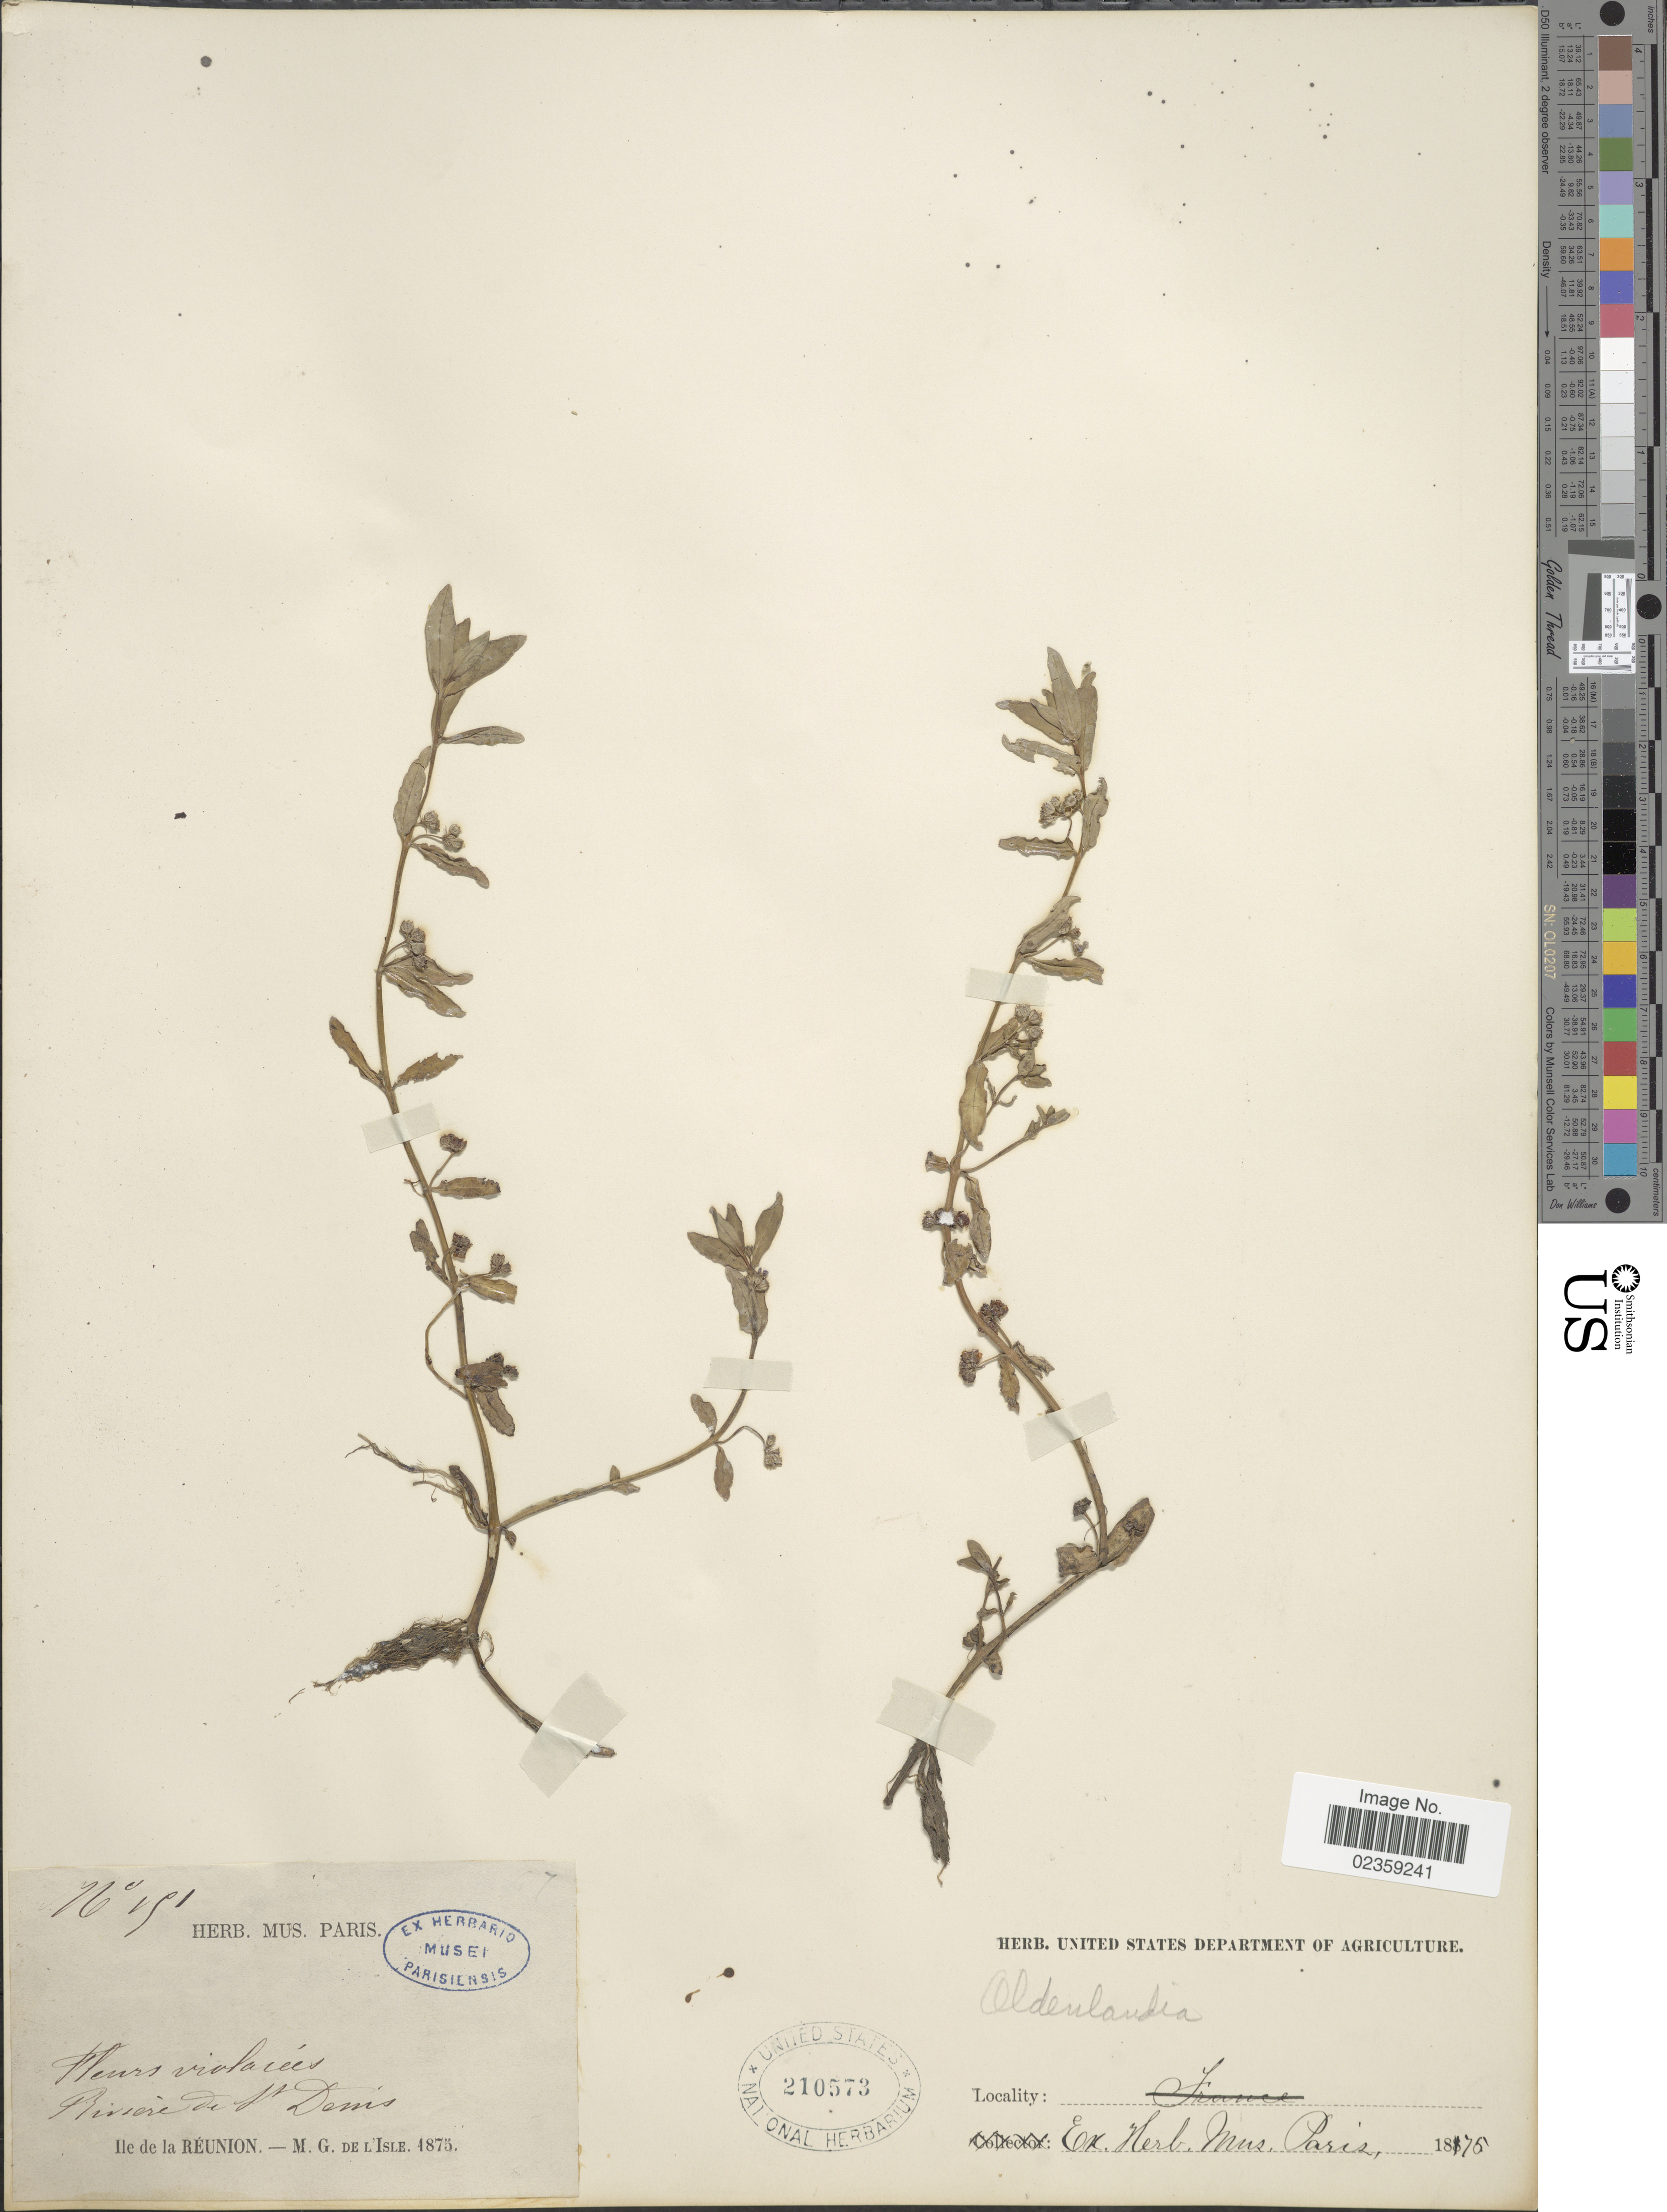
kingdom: Plantae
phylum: Tracheophyta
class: Magnoliopsida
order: Gentianales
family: Rubiaceae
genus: Oldenlandia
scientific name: Oldenlandia sp.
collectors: M. Delisle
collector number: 151*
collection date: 1875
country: Reunion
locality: Rivière de St Denis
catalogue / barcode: US 210573